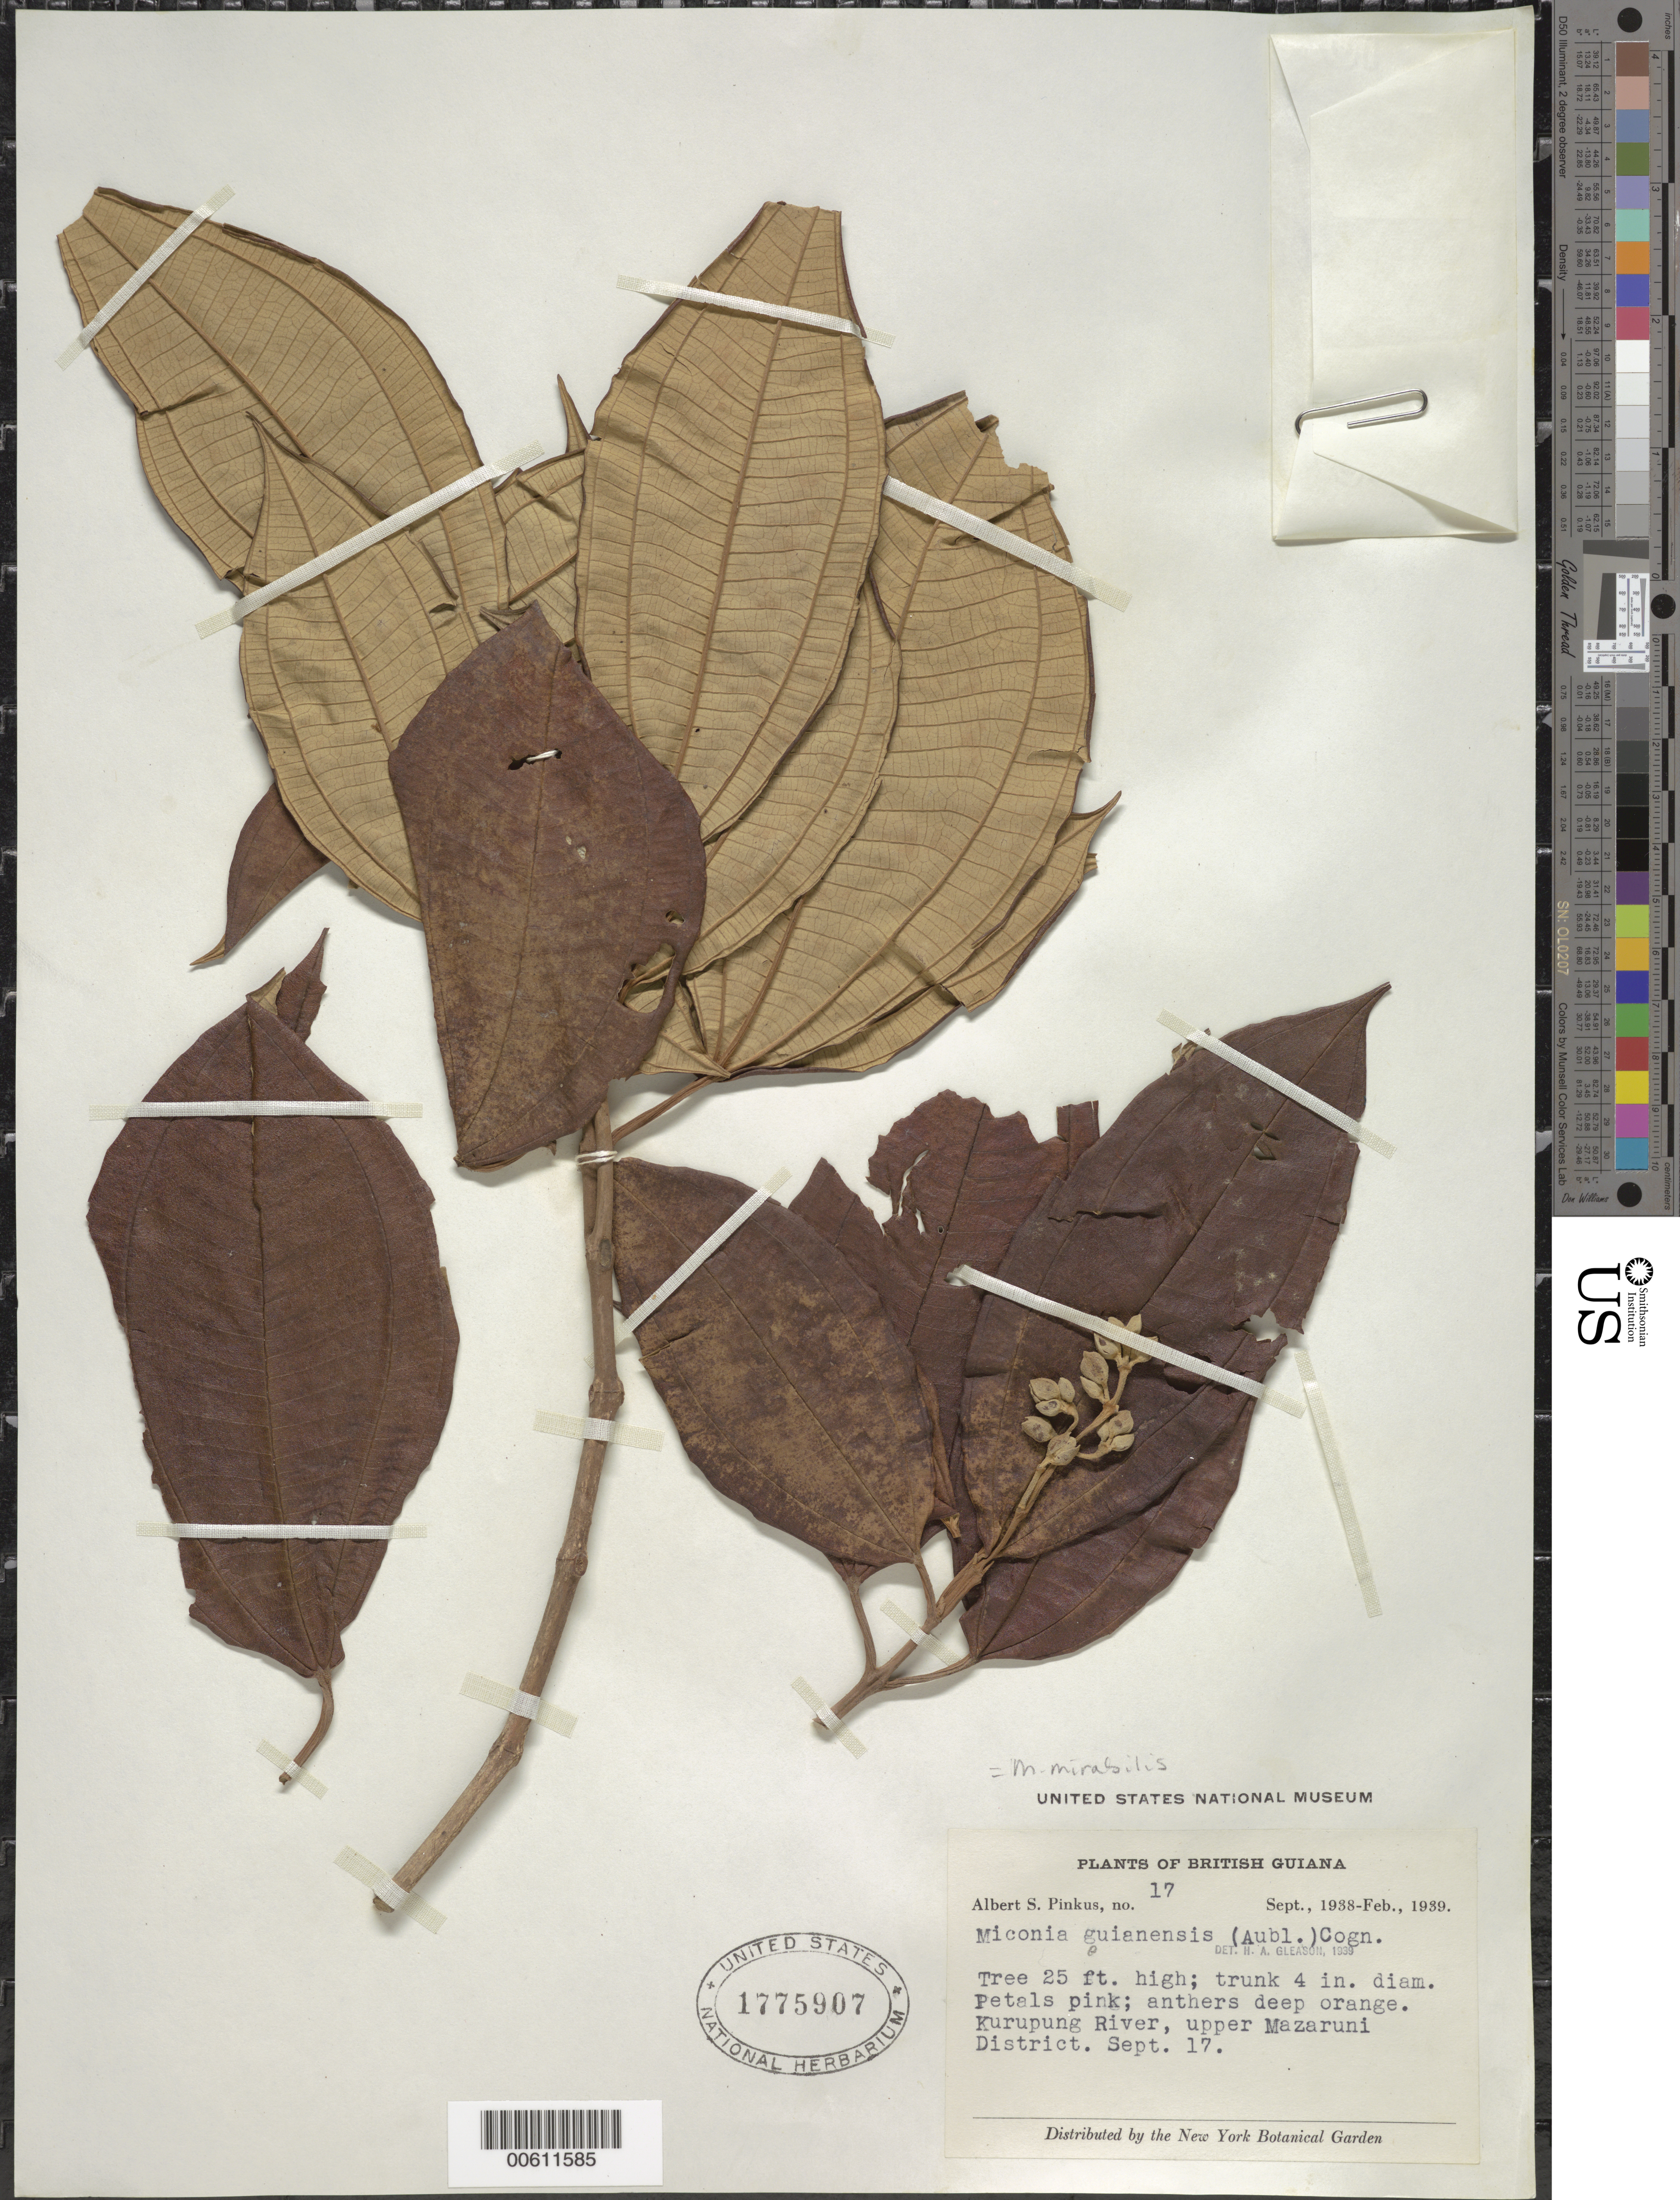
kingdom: Plantae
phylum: Tracheophyta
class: Magnoliopsida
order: Myrtales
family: Melastomataceae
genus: Miconia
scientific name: Miconia mirabilis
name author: (Aubl.) L.O. Williams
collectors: A. Pinkus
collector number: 17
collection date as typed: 17-Sep-39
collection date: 1939-09-17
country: Guyana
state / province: Cuyuni-Mazaruni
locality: KurupungR., upper Mazaruni dist.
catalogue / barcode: US 1775907